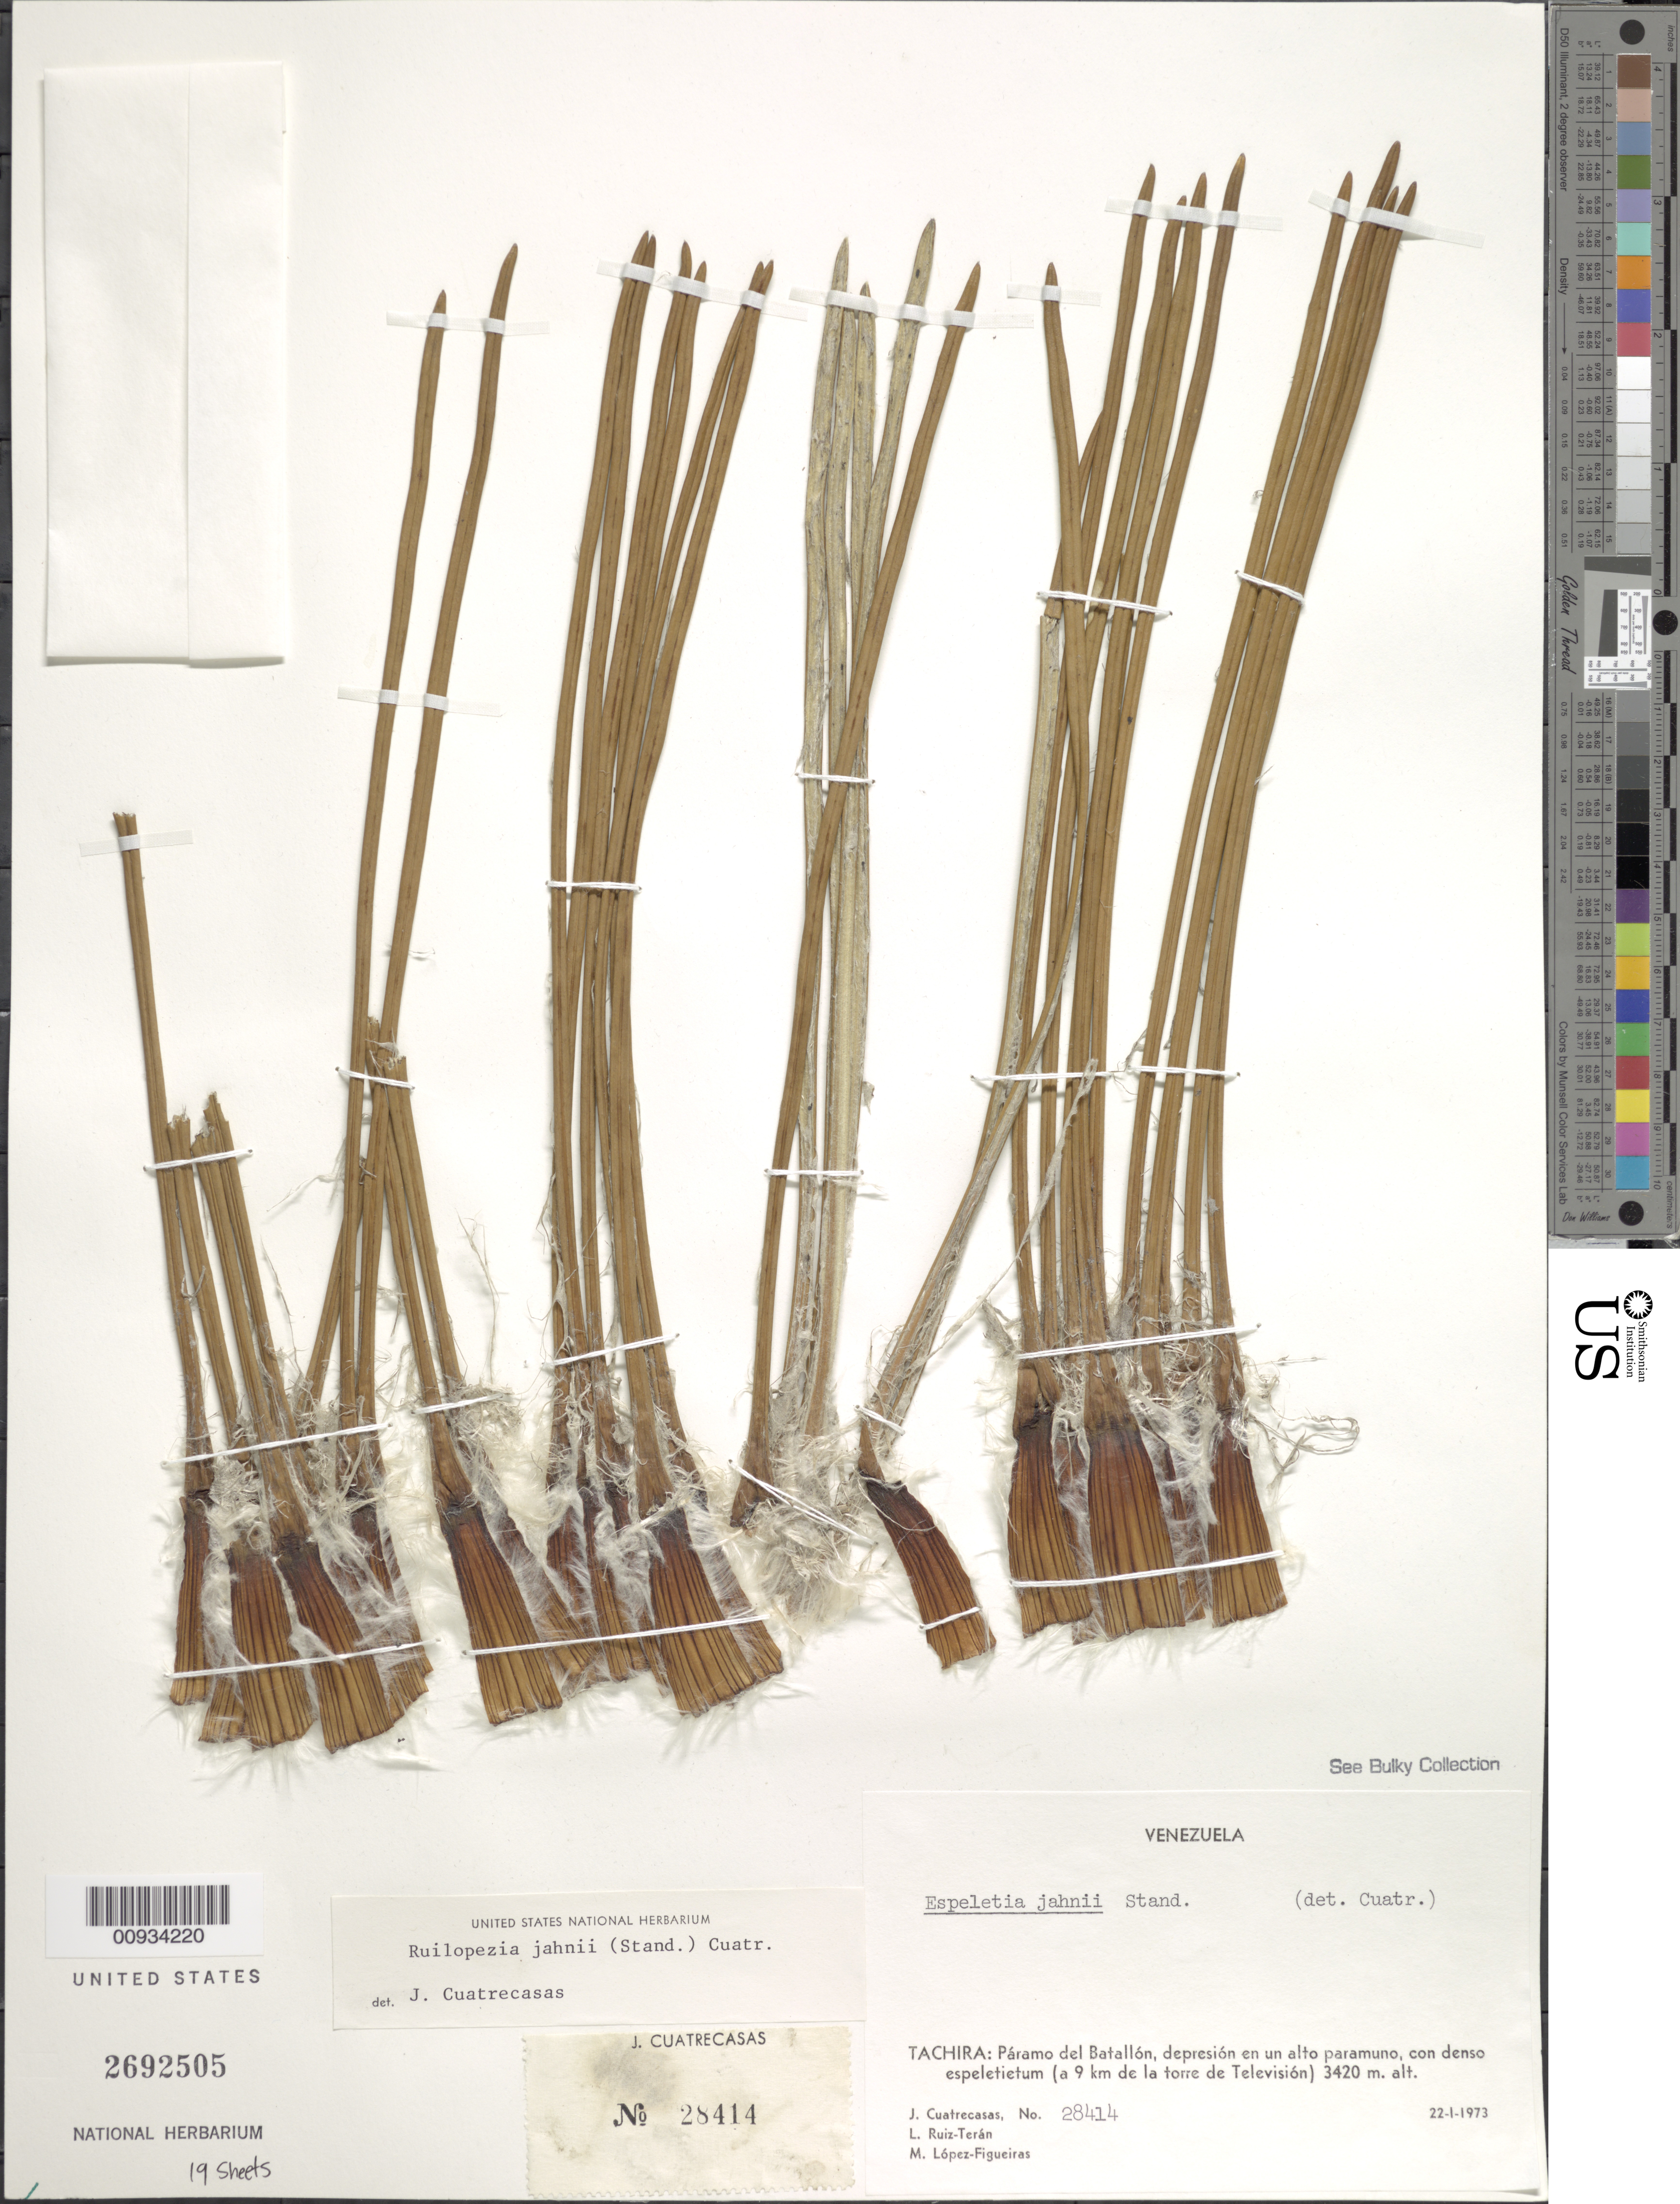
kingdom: Plantae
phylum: Tracheophyta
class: Magnoliopsida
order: Asterales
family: Asteraceae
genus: Ruilopezia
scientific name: Ruilopezia jahnii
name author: (Standl.) Cuatrec.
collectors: J. Cuatrecasas, L. E. Ruíz-Terán & M. López Figueiras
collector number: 28414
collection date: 1973-01-22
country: Venezuela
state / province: Tachira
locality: Paramo del Batallon (a 9 km de la torre de Television)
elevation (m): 3420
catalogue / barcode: US 2692505